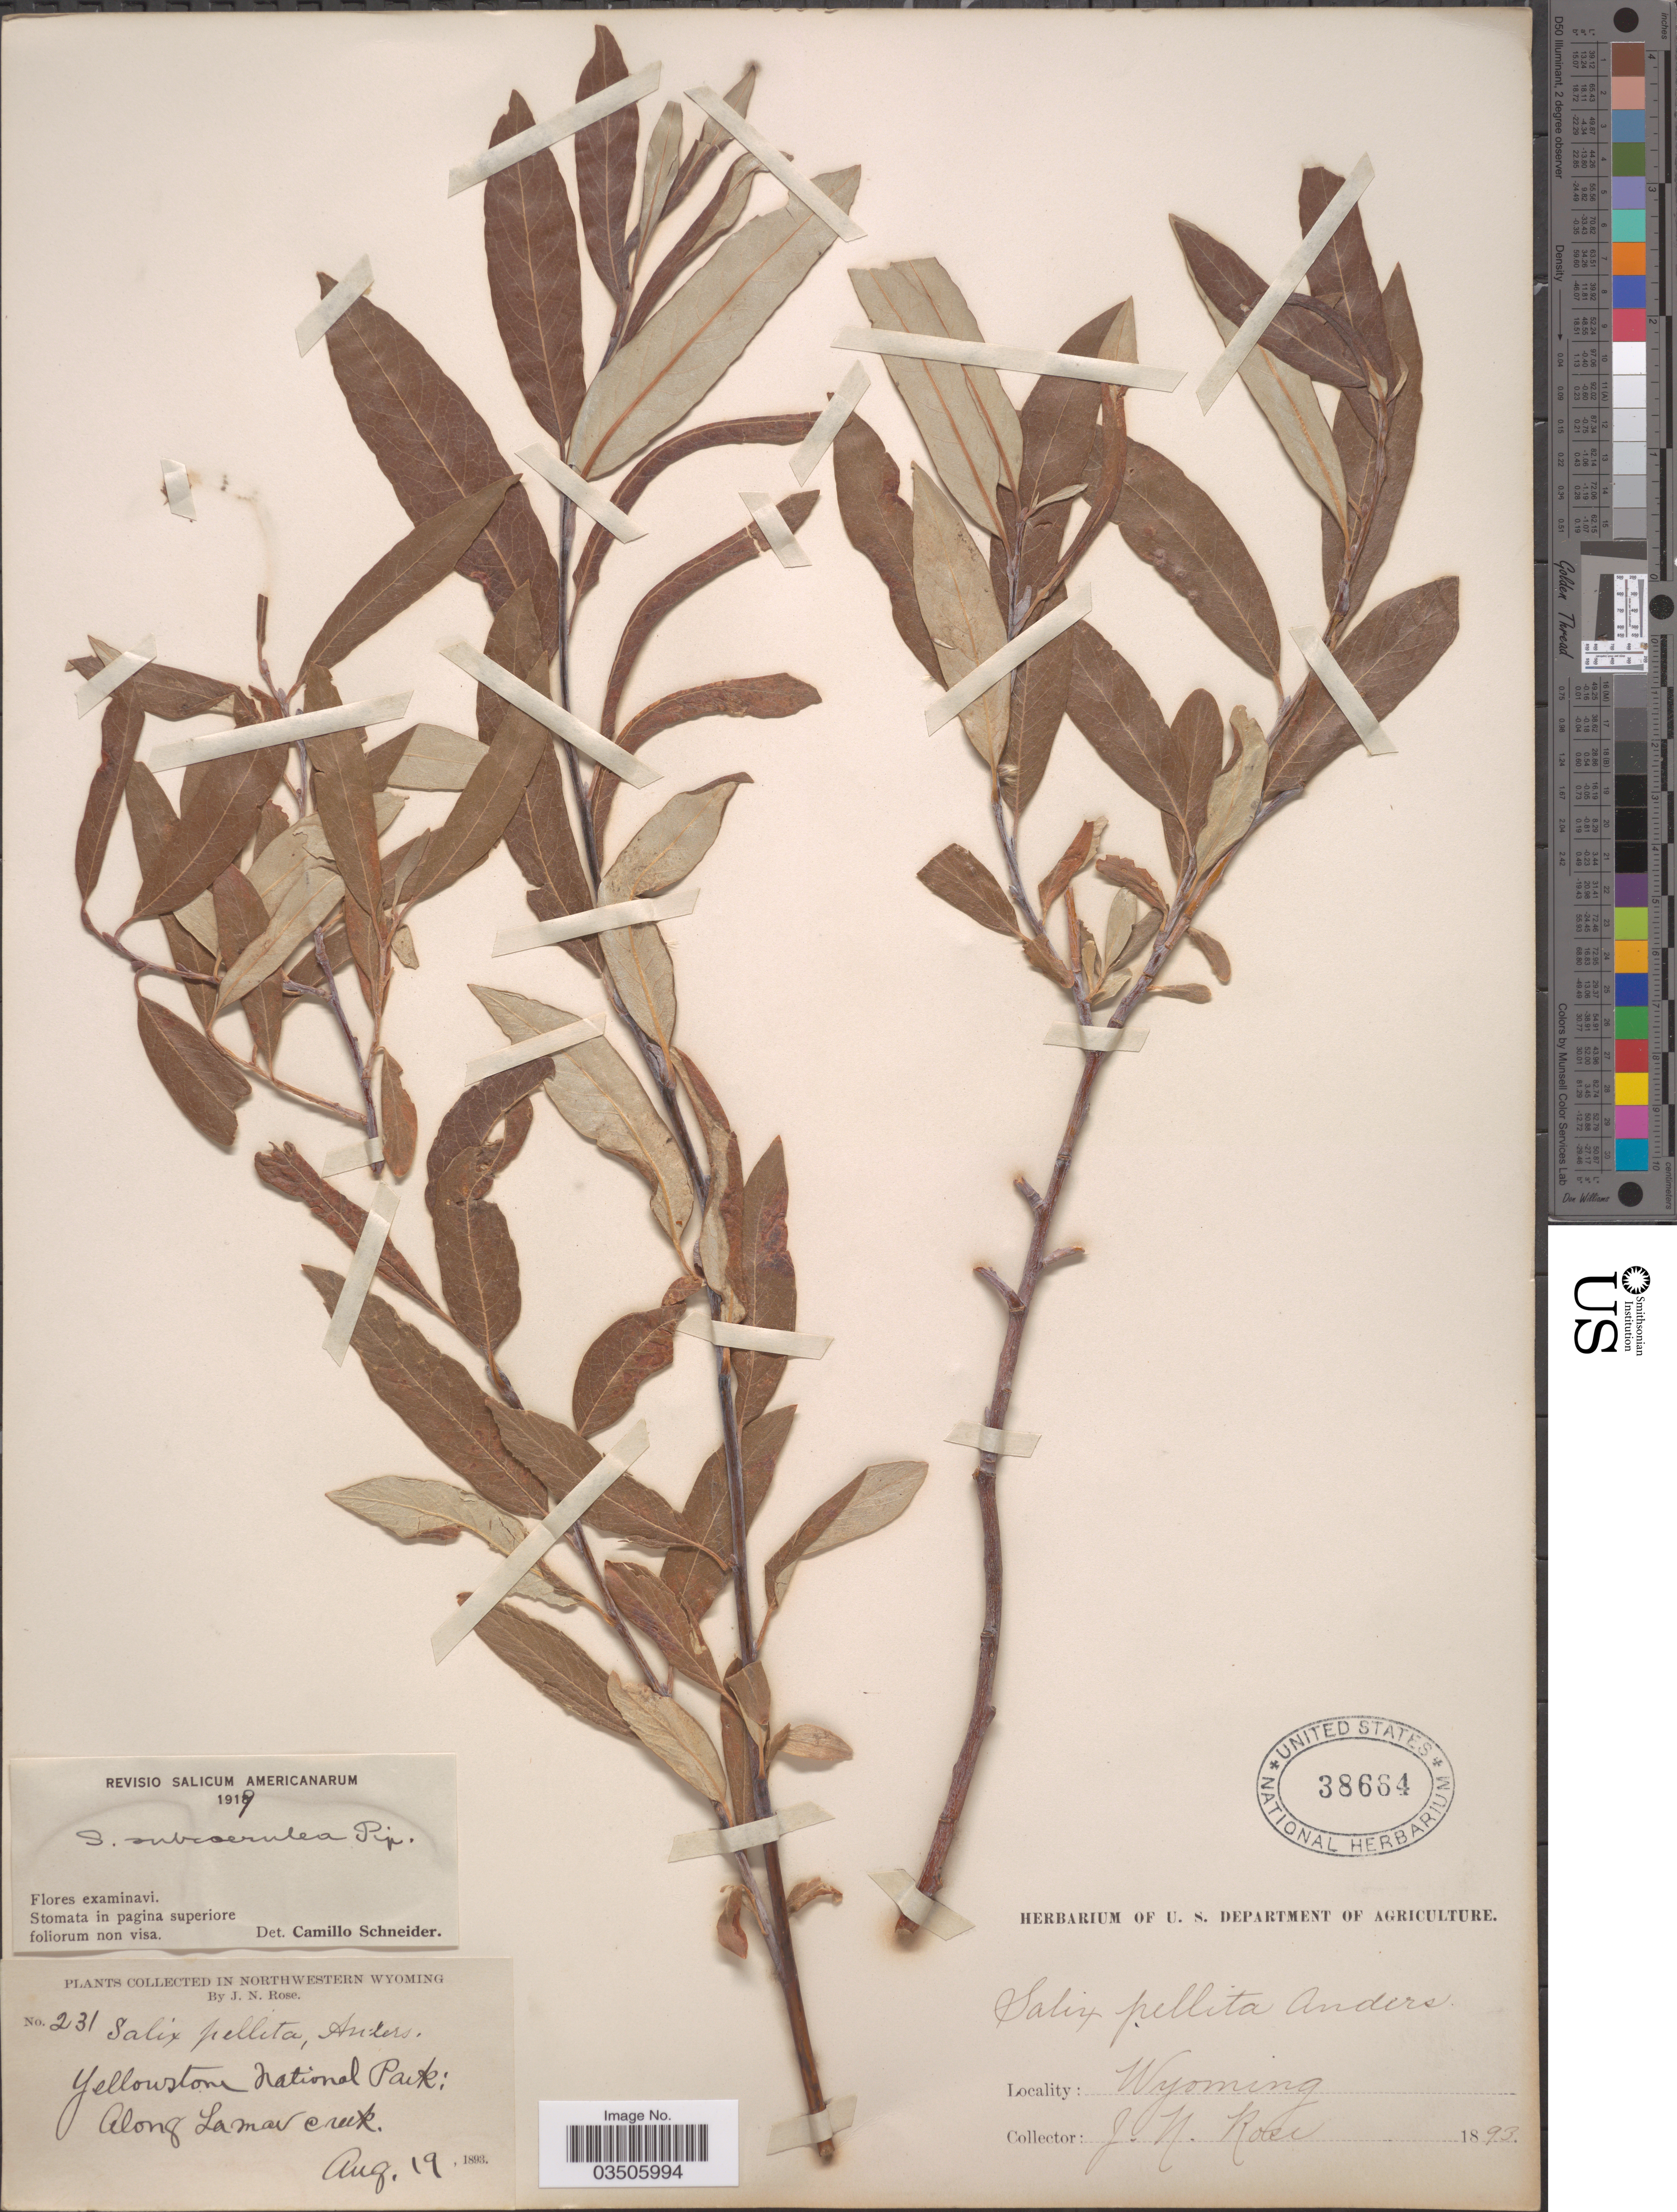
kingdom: Plantae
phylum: Tracheophyta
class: Magnoliopsida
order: Malpighiales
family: Salicaceae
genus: Salix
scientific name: Salix subcoerulea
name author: Piper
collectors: J. N. Rose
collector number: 231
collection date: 1893-08-19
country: United States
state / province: Wyoming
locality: Northwestern Wyoming. Yellowstone National Park. Along Lamar Creek.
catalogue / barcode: US 38664